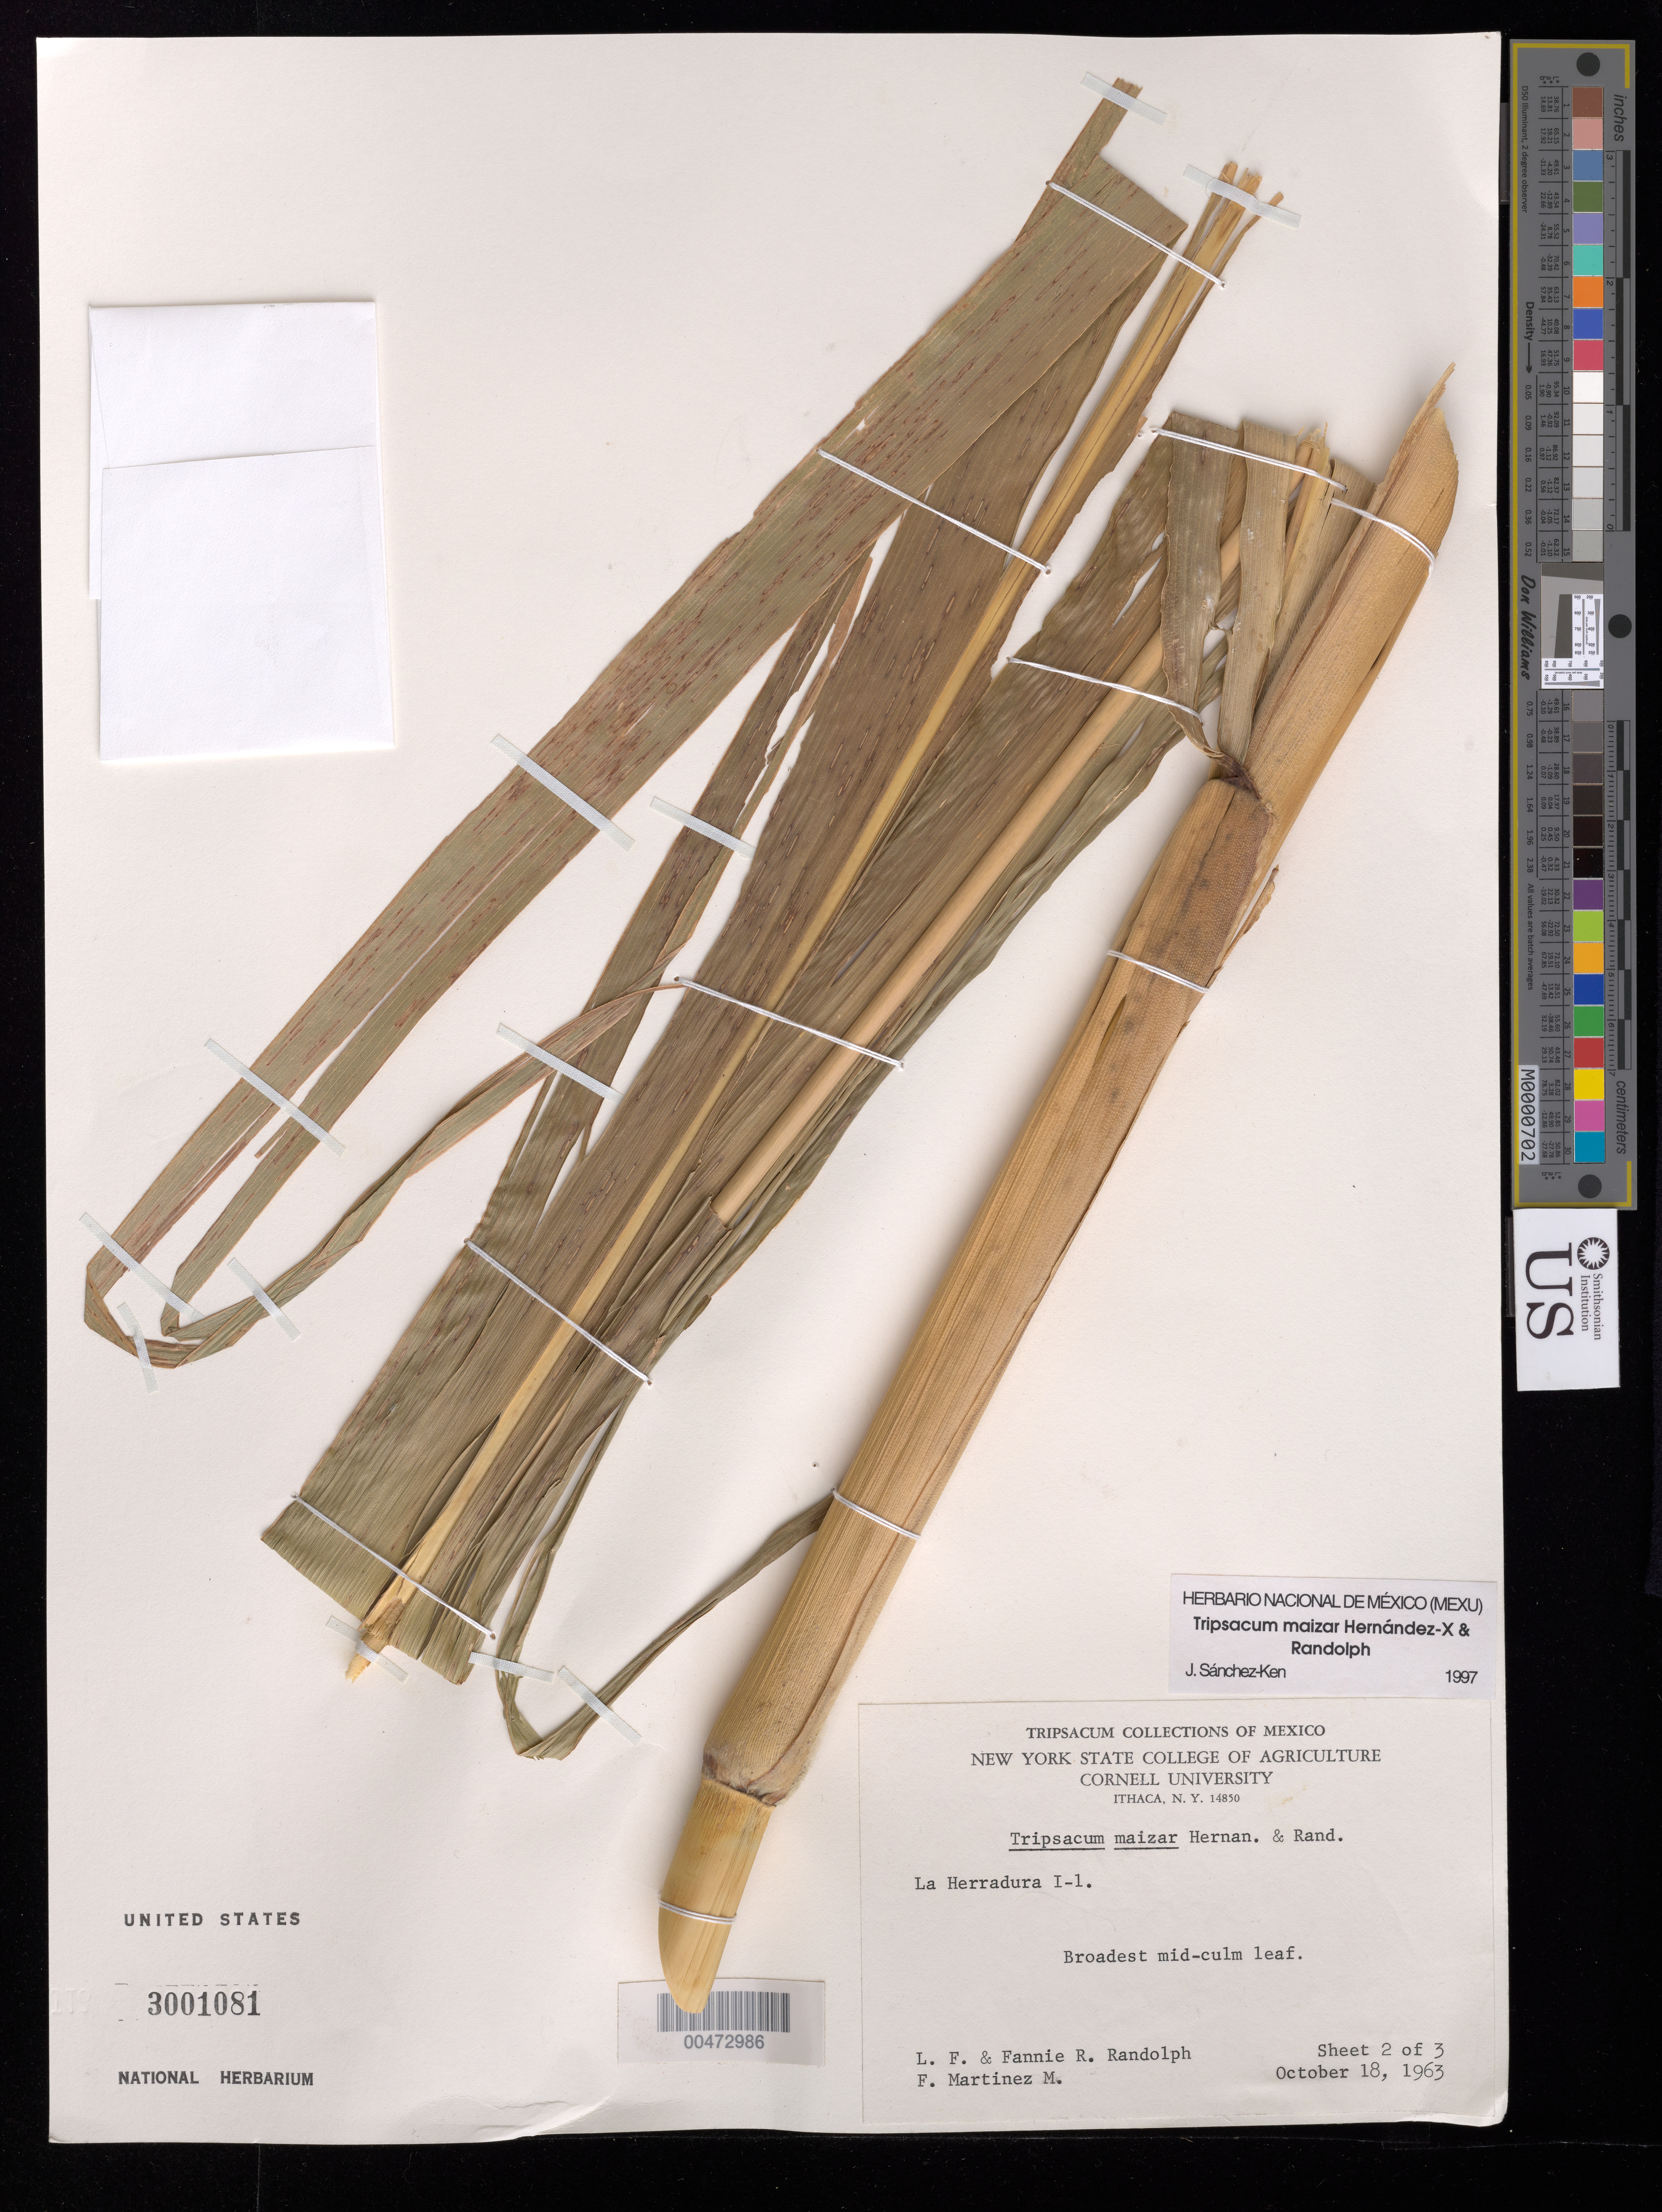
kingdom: Plantae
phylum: Tracheophyta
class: Liliopsida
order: Poales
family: Poaceae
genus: Tripsacum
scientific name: Tripsacum maizar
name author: Hern.-Xol. & Randolph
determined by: Sánchez-Ken, J. G.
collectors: L. F. Randolph, F. Randolph & F. Martinez-M.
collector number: La Herr. I-1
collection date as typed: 18 Oct 1963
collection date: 1963-10-18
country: Mexico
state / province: Nayarit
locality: La Herradura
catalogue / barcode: US 3001081